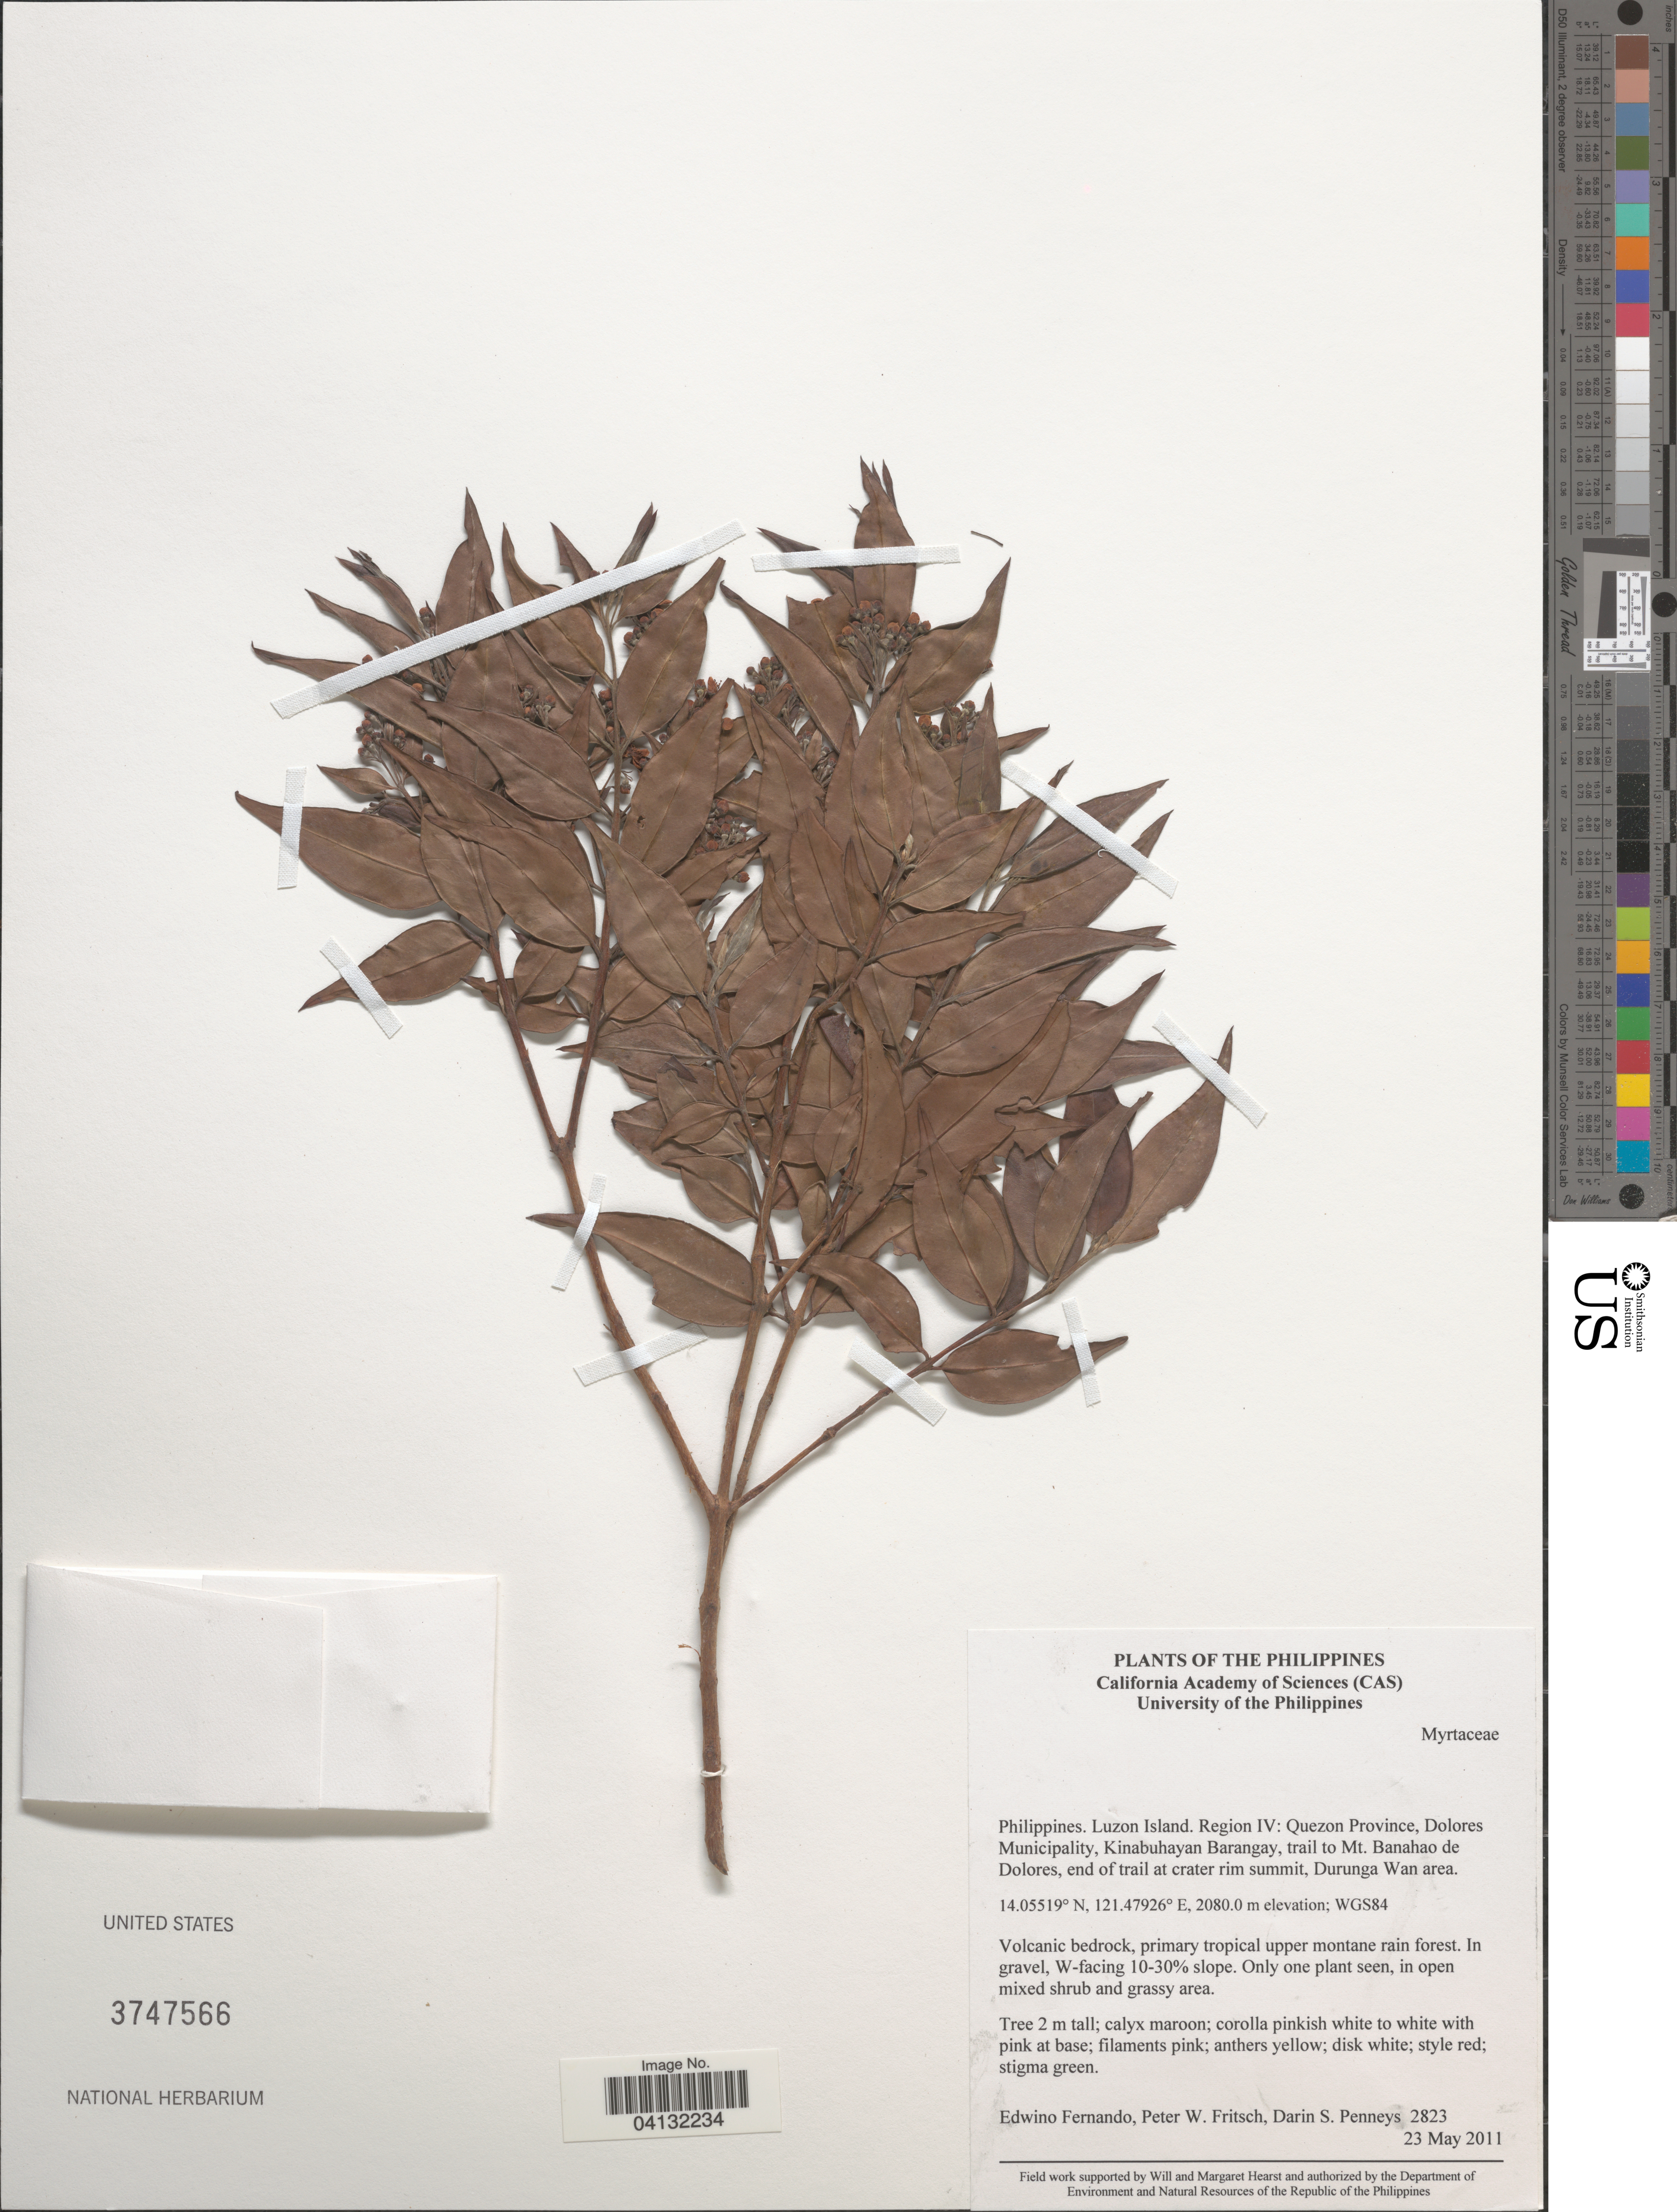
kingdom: Plantae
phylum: Tracheophyta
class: Magnoliopsida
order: Myrtales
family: Myrtaceae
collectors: E. S. Fernando, P. W. Fritsch & D. S. Penneys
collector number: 2823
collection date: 2011-05-23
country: Philippines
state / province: Calabarzon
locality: Luzon Island. Region IV: Quezon Province, Dolores Municipality, Kinabuhayan Barangay, trail to Mt. Banahao de Dolores, end of trail at crater rim summit, Durunga Wan area. WGS84. W-facing 10-30% slope.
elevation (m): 2080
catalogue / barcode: US 3747566